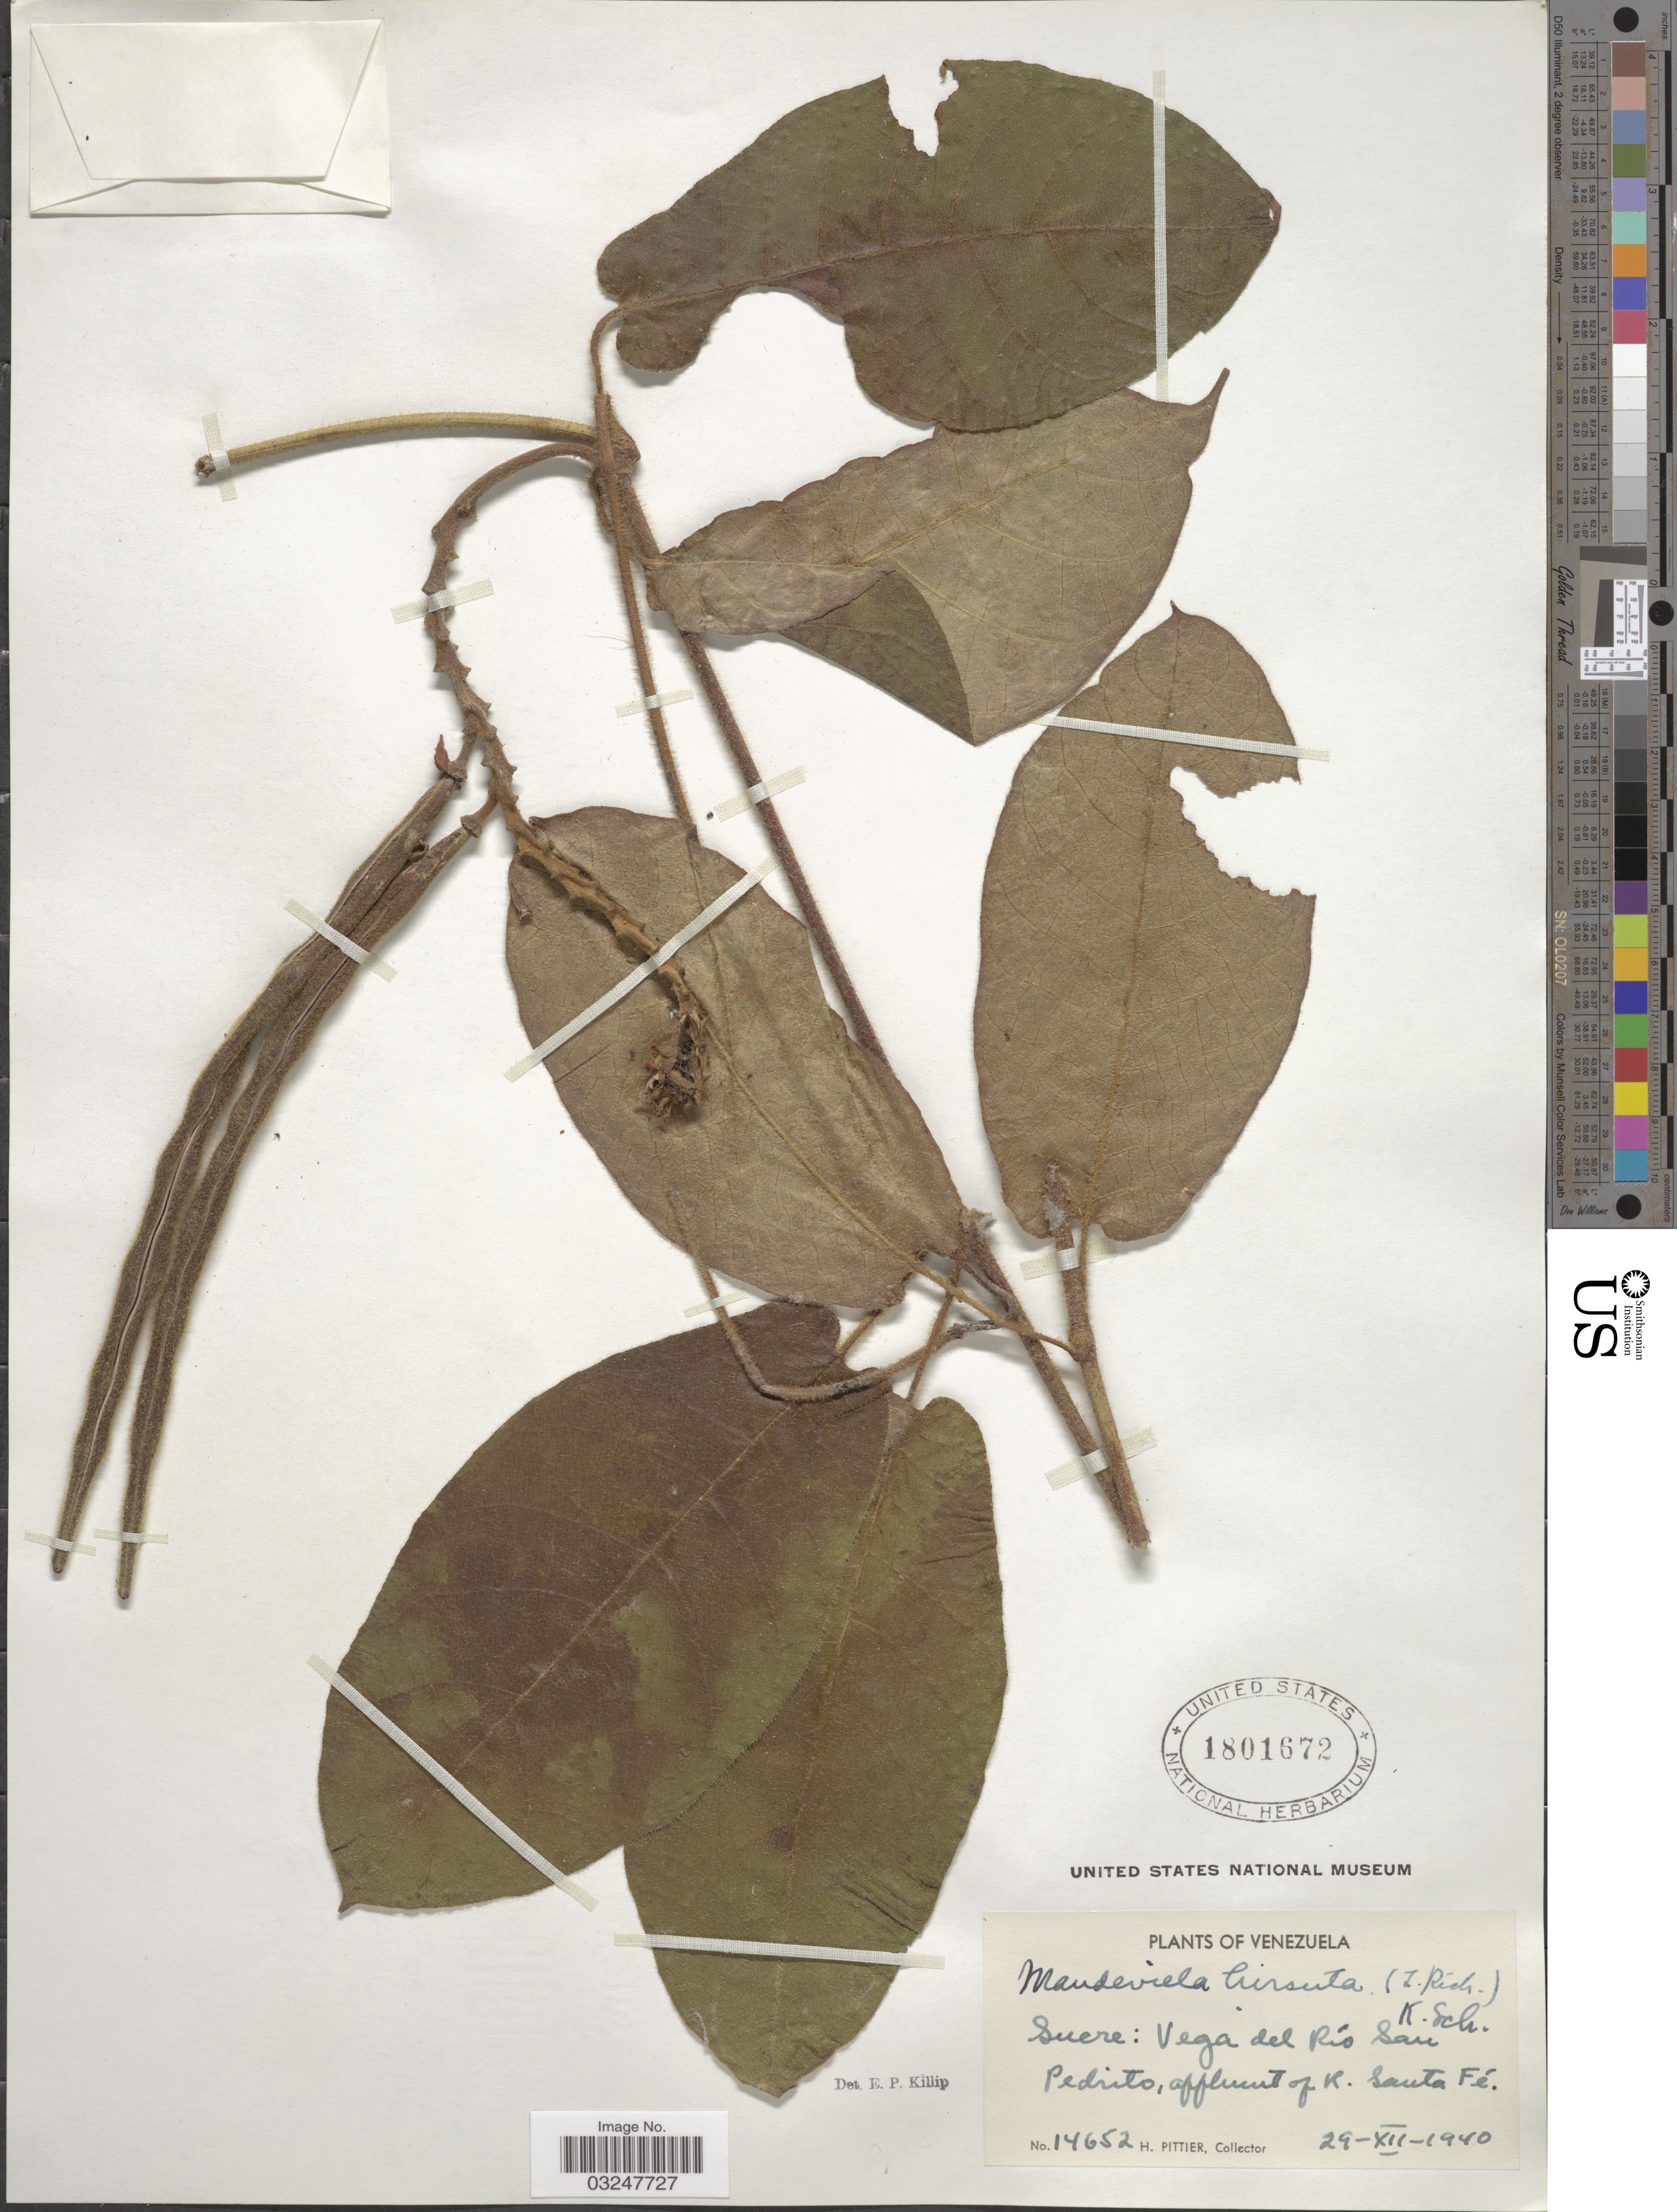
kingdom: Plantae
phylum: Tracheophyta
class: Magnoliopsida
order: Gentianales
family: Apocynaceae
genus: Mandevilla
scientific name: Mandevilla hirsuta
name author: (Rich.) K. Schum.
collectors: H. F. Pittier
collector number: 14652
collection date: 1940-12-29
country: Venezuela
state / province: Sucre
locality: Sucre: Vega del Río San Pedrito, affluent of R. Santa Fé.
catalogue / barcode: US 1801672